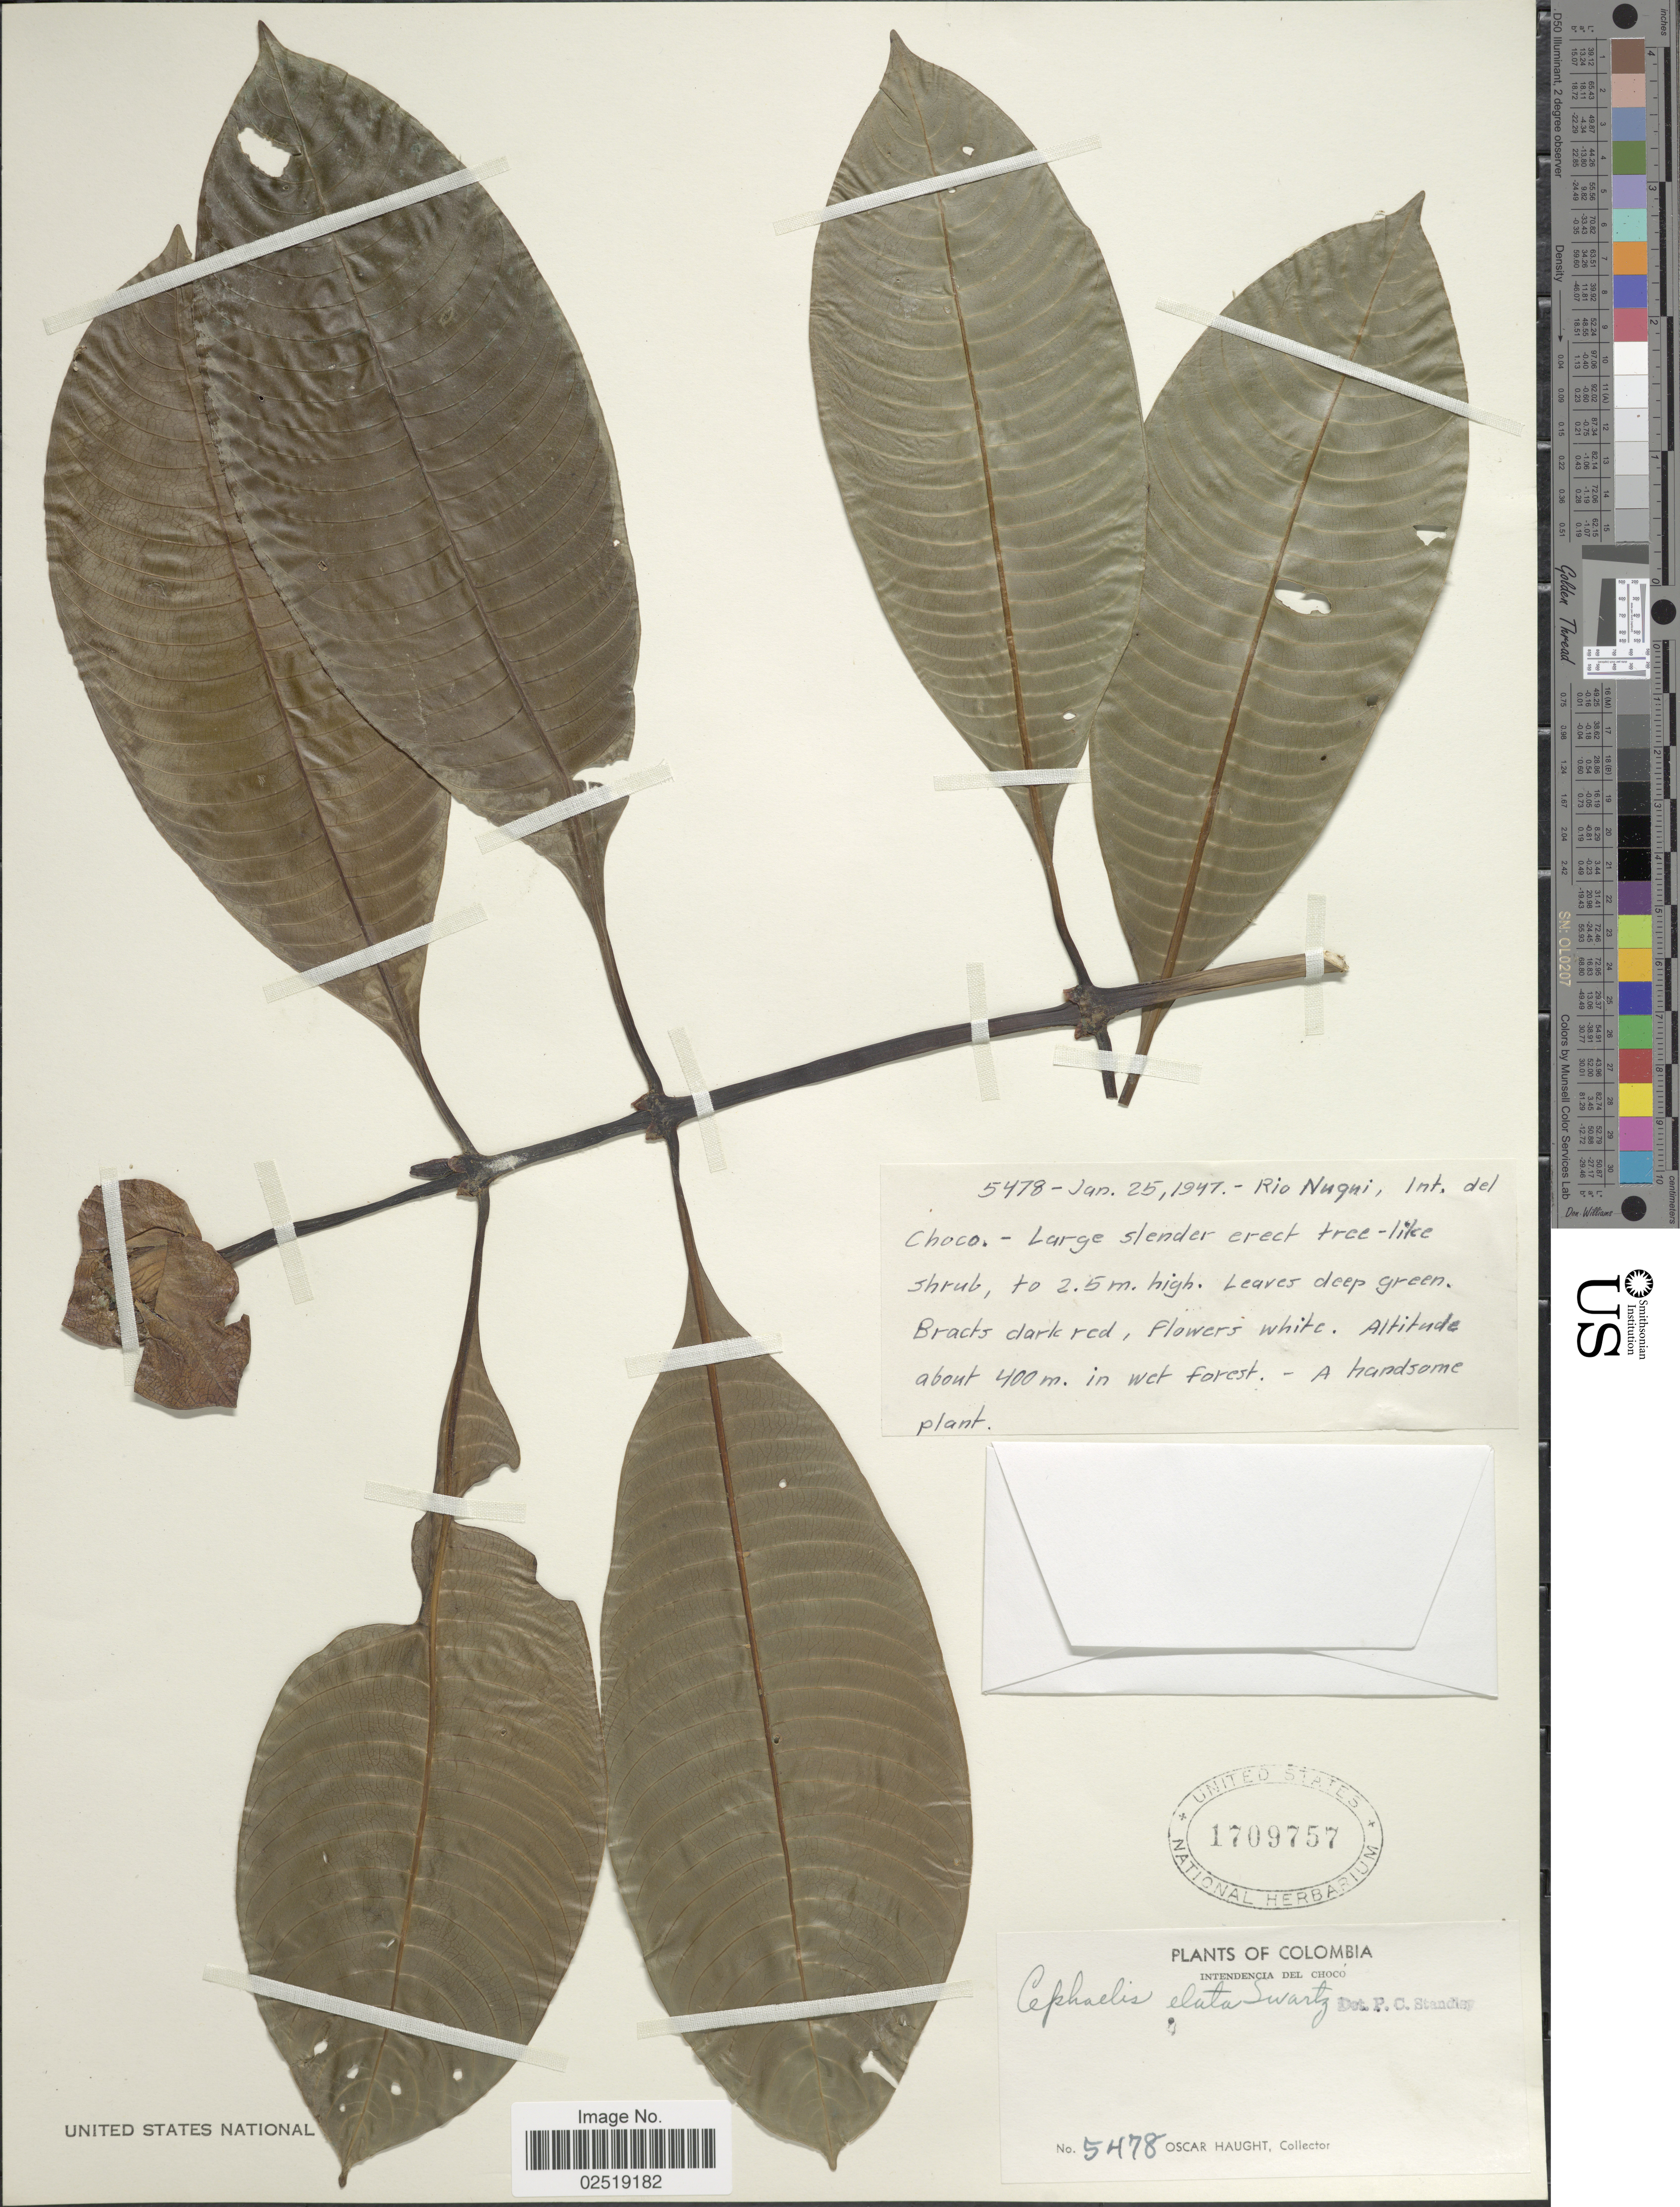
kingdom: Plantae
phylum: Tracheophyta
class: Magnoliopsida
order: Gentianales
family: Rubiaceae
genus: Psychotria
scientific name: Psychotria elata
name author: (Sw.) Hammel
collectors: O. L. Haught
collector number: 5478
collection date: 1947-01-25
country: Colombia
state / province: Chocó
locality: Rio Nuqui, Int. del Choco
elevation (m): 400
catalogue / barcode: US 1709757